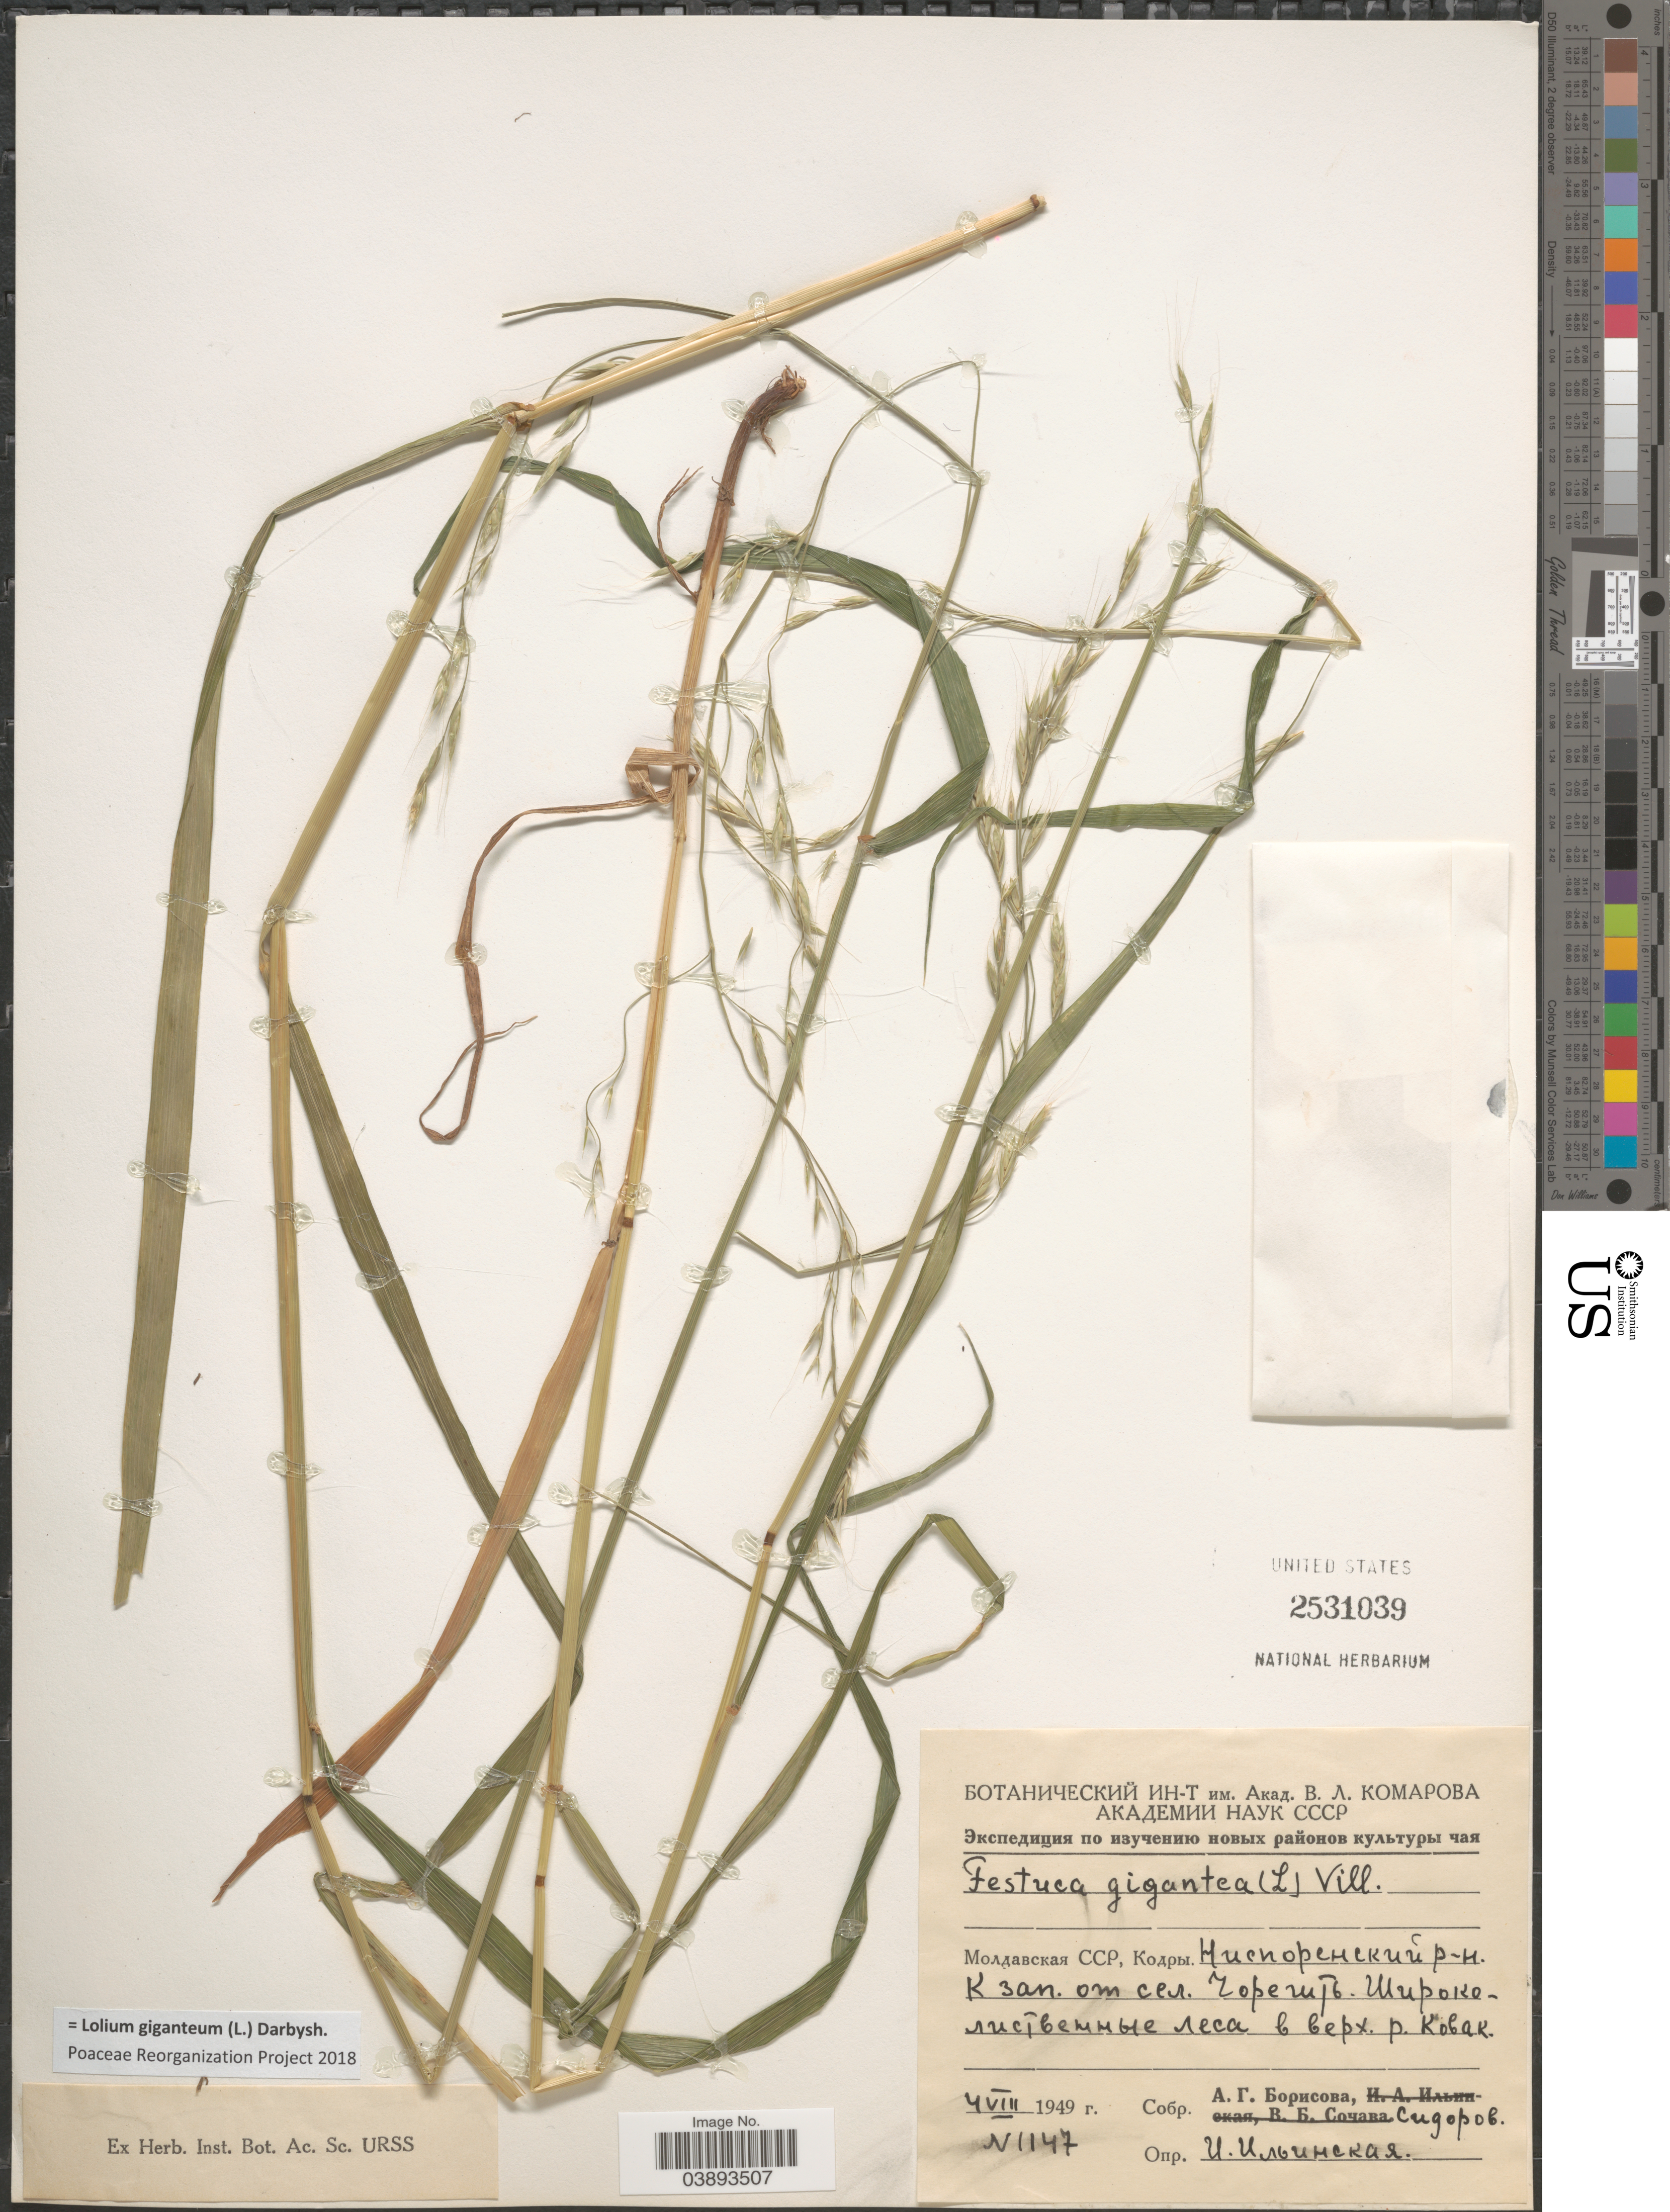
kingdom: Plantae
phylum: Tracheophyta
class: Liliopsida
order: Poales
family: Poaceae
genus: Lolium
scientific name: Lolium giganteum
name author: (L.) Darbysh.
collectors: A. Borisova & Sidorov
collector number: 1147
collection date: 1949-08-04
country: Moldova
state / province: Nisporeni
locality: W of Choreshty, Kovak river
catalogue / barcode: US 2531039